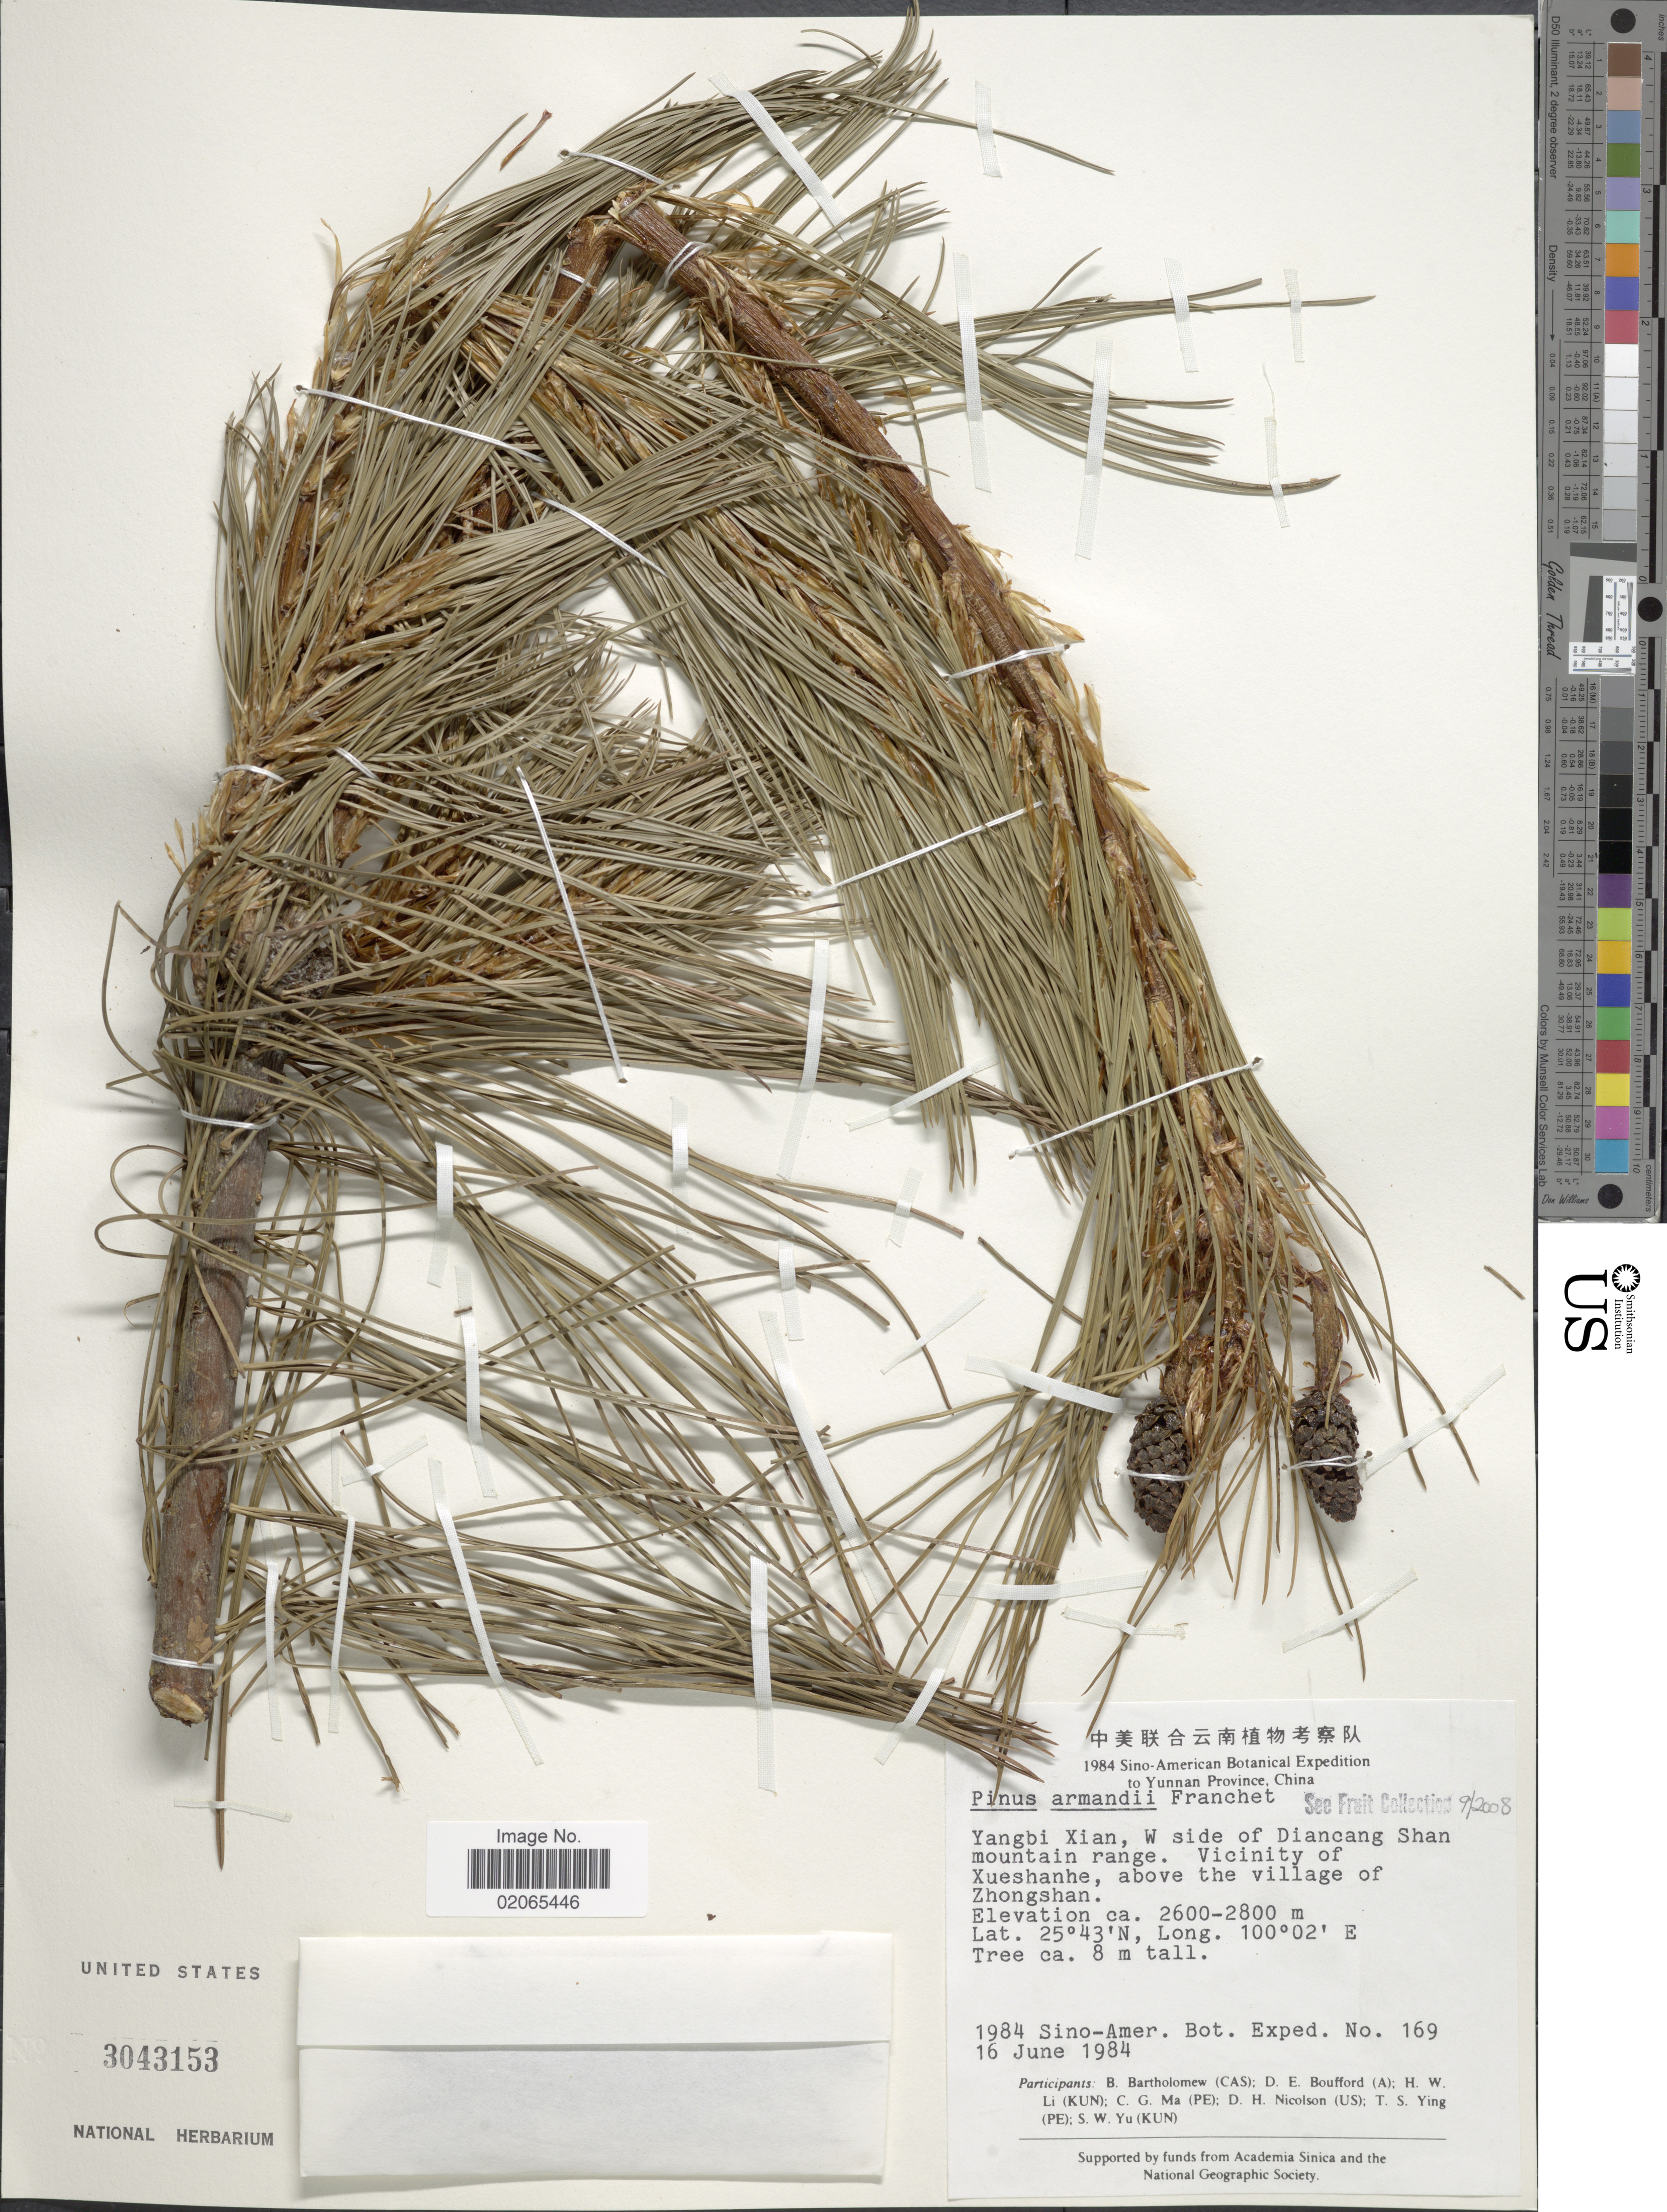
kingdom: Plantae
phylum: Tracheophyta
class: Pinopsida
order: Pinales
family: Pinaceae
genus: Pinus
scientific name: Pinus armandii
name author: Franch.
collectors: Sino-Amer. Bot. Exped. 1984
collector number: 169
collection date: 1984-06-16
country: China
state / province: Yunnan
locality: Yangbi Xian, W side of Diancang Shan mountain range. Vicinity of Xueshanhe, above the village of Zhongshan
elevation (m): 2600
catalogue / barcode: US 3043153